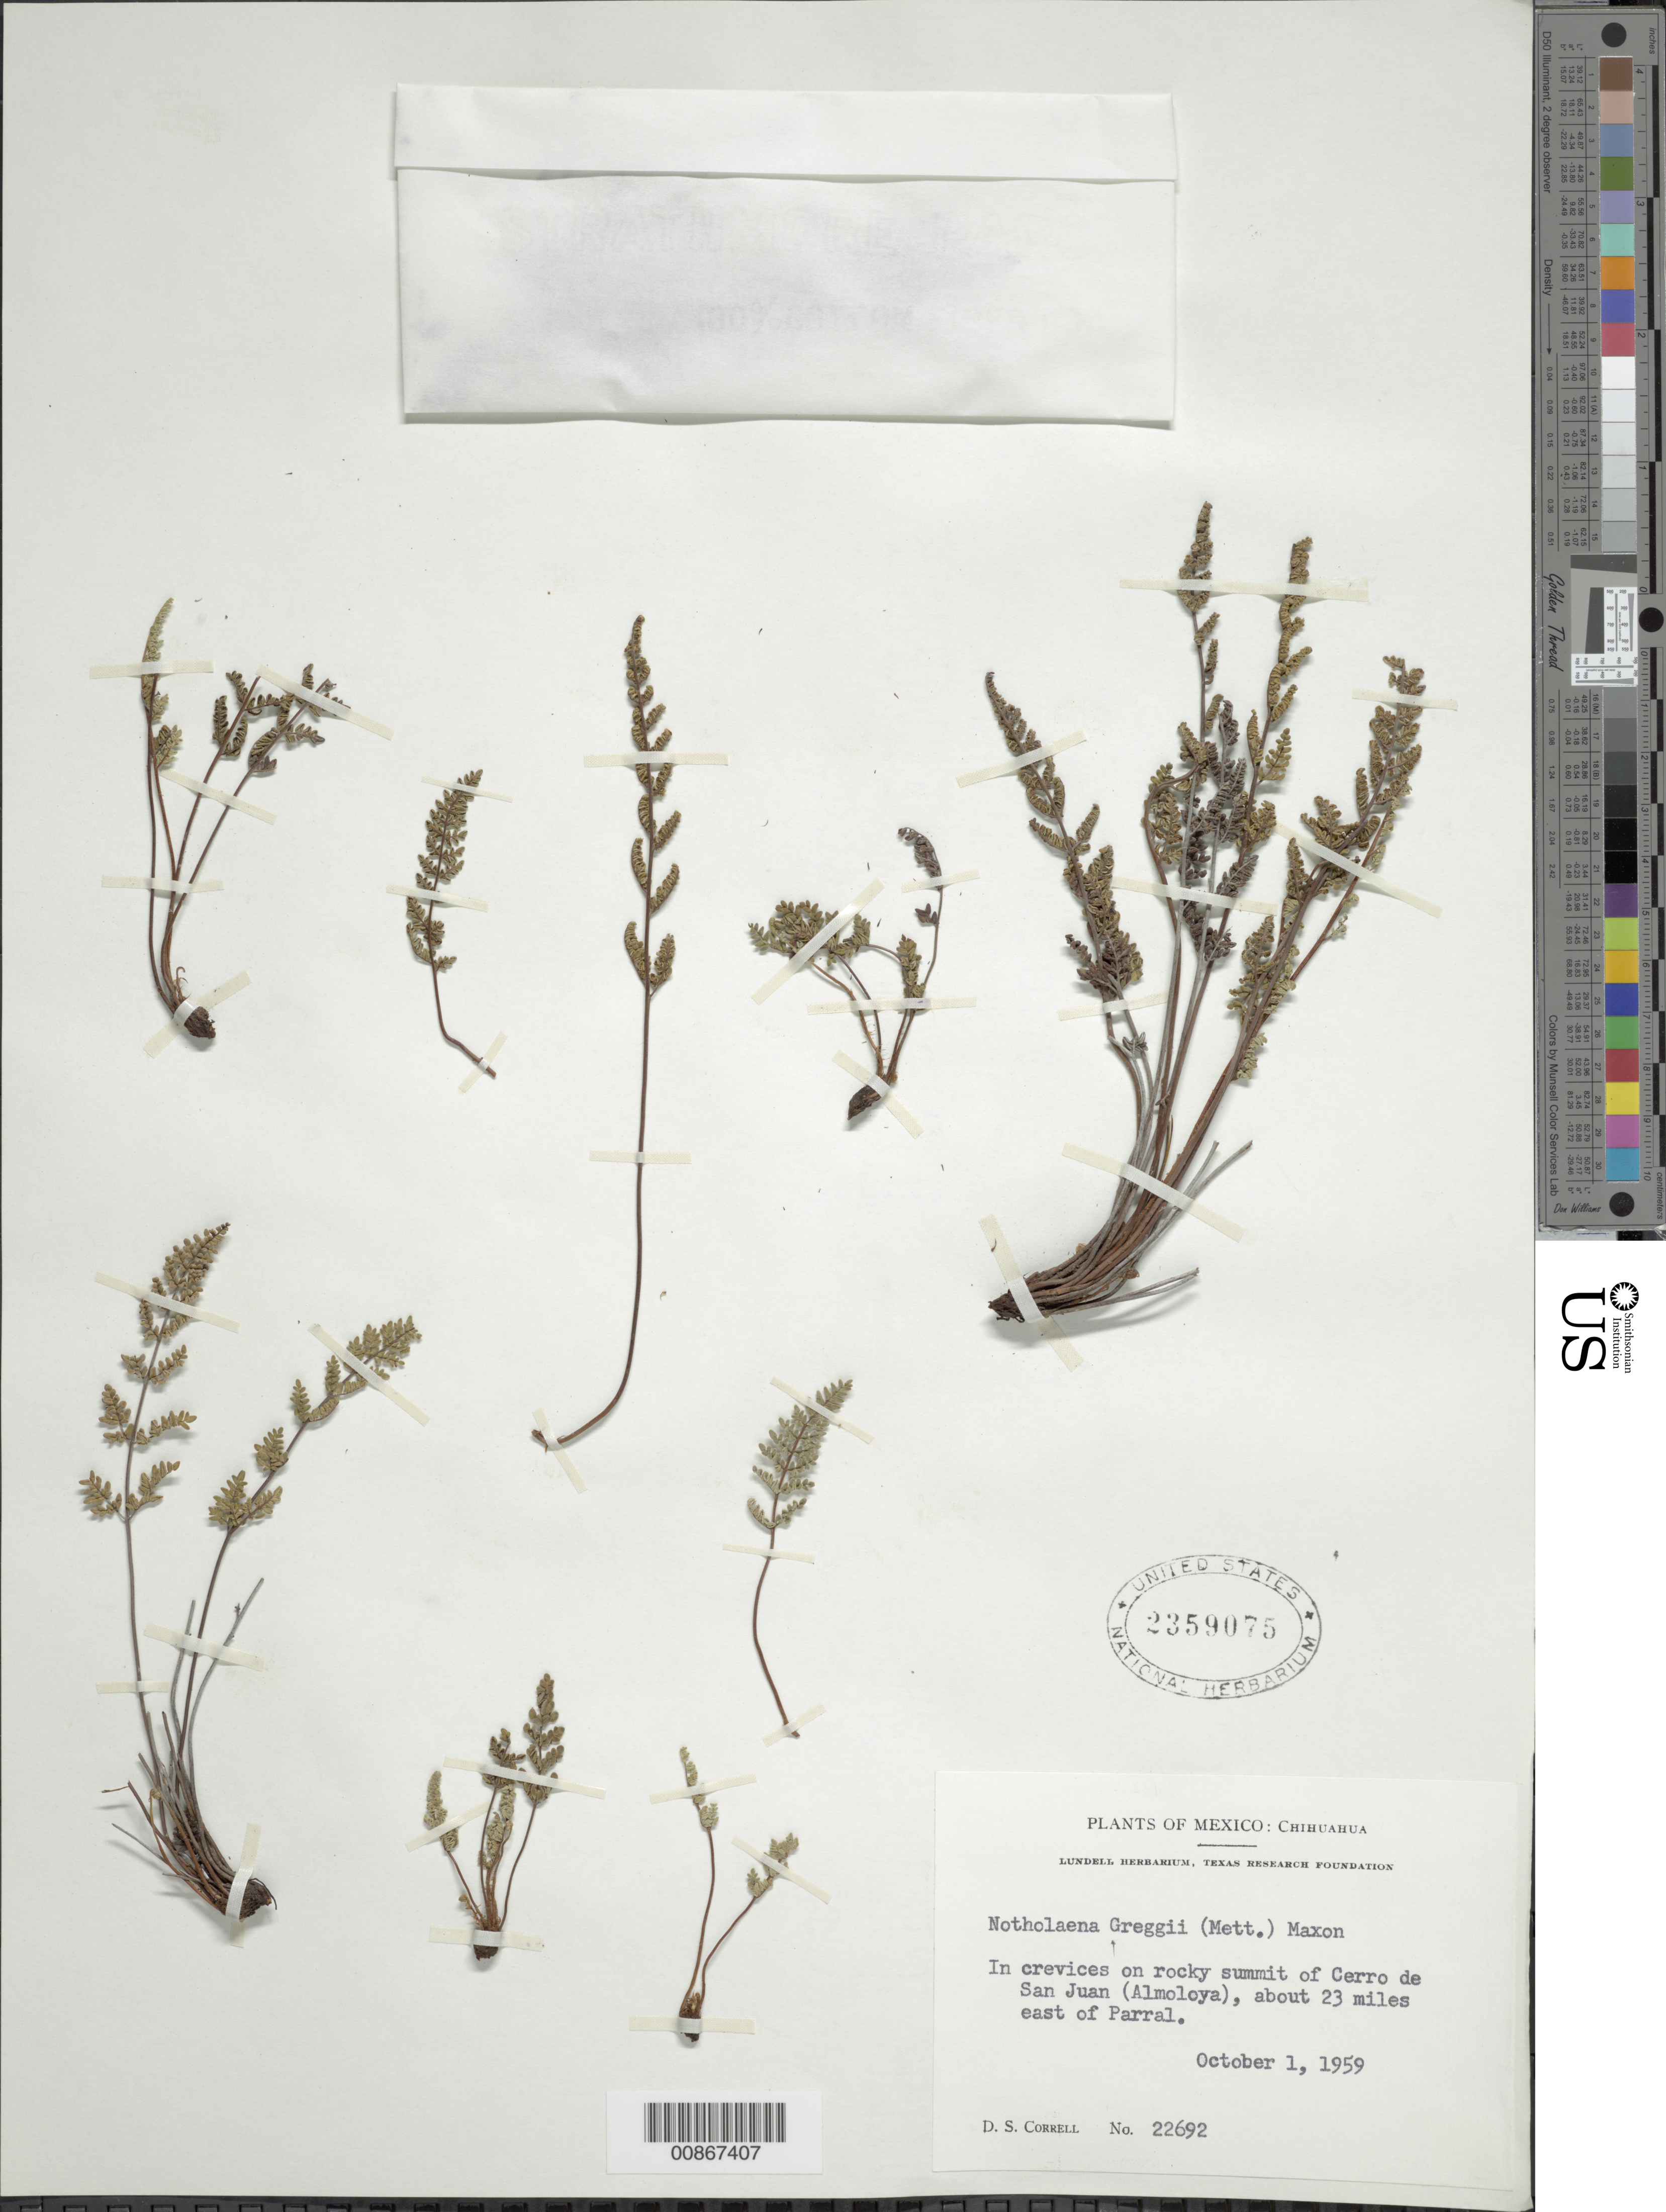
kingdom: Plantae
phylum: Tracheophyta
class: Polypodiopsida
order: Polypodiales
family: Pteridaceae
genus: Notholaena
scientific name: Notholaena greggii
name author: (Mett.) Maxon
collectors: D. S. Correll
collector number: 22692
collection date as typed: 01 Oct 1959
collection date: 1959-10-01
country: Mexico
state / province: Chihuahua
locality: Cerro de San Juan (Almoloya), about 23 miles east of Parral.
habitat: In crevices on rocky summit of cerro.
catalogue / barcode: US 2359075